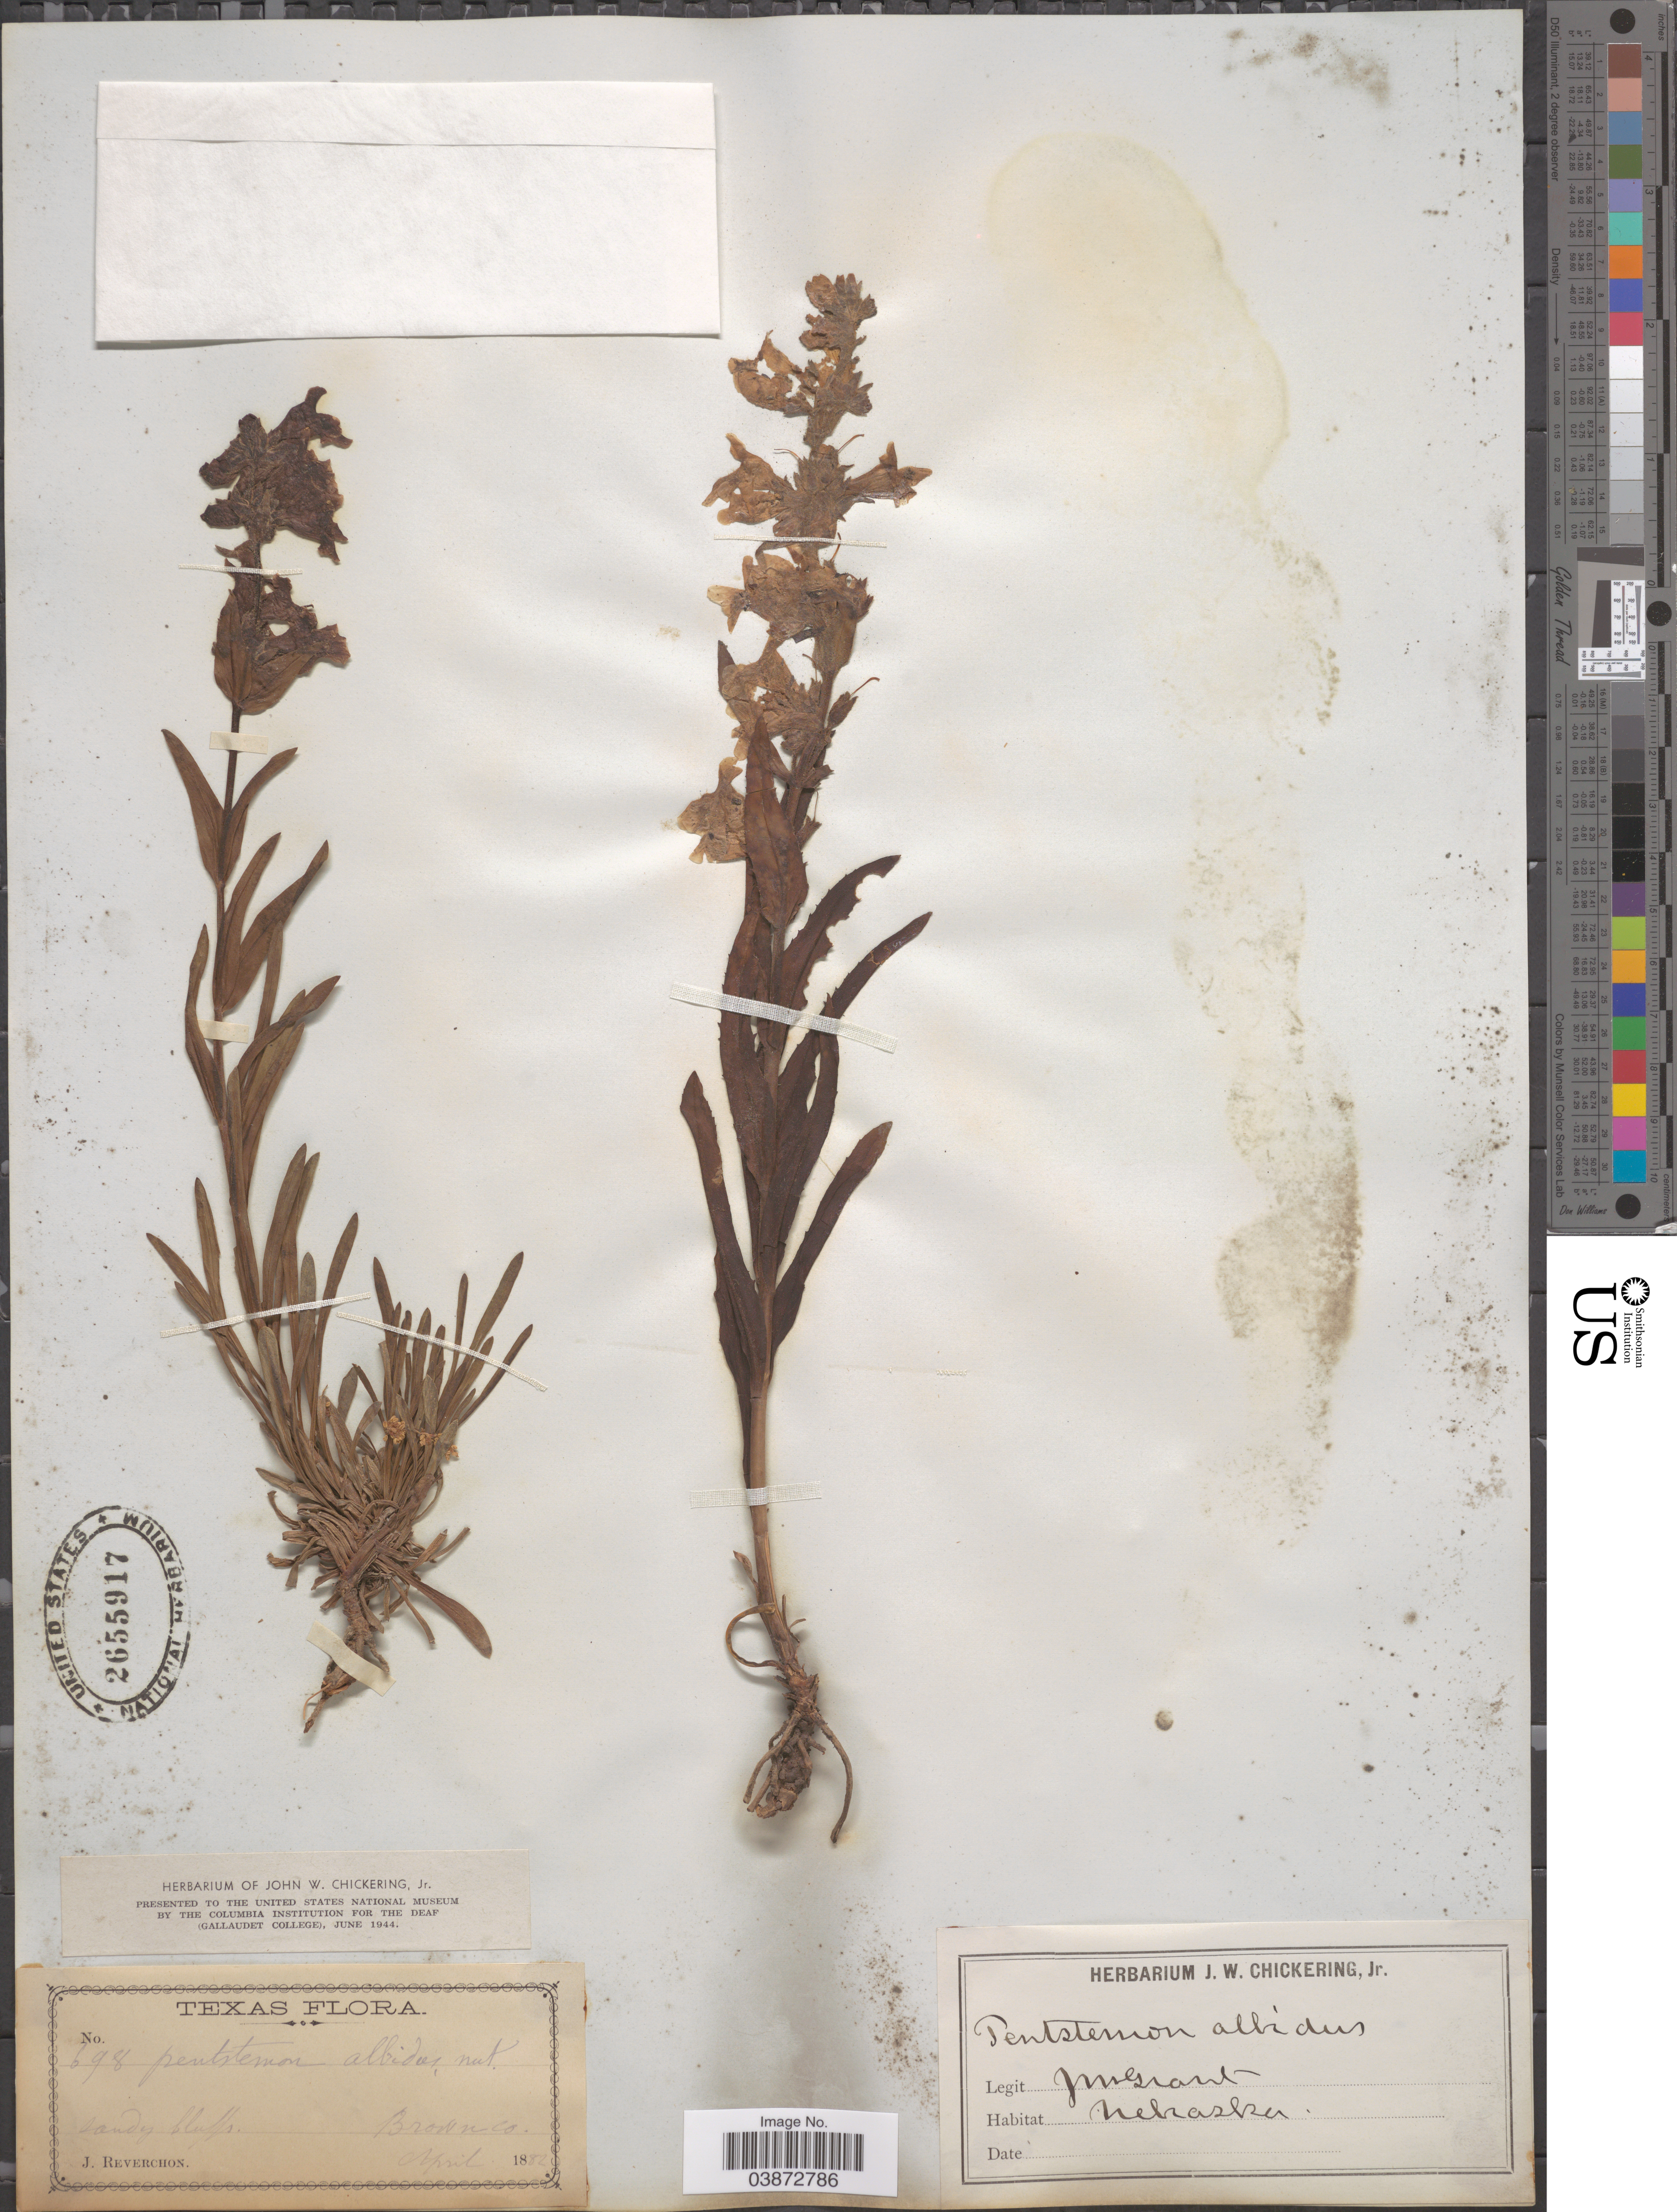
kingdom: Plantae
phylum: Tracheophyta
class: Magnoliopsida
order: Lamiales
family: Plantaginaceae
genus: Penstemon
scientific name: Penstemon albidus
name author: Nutt.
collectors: J. Reverchon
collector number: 698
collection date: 1882-04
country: United States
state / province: Texas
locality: Brown Co.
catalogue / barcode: US 2655917